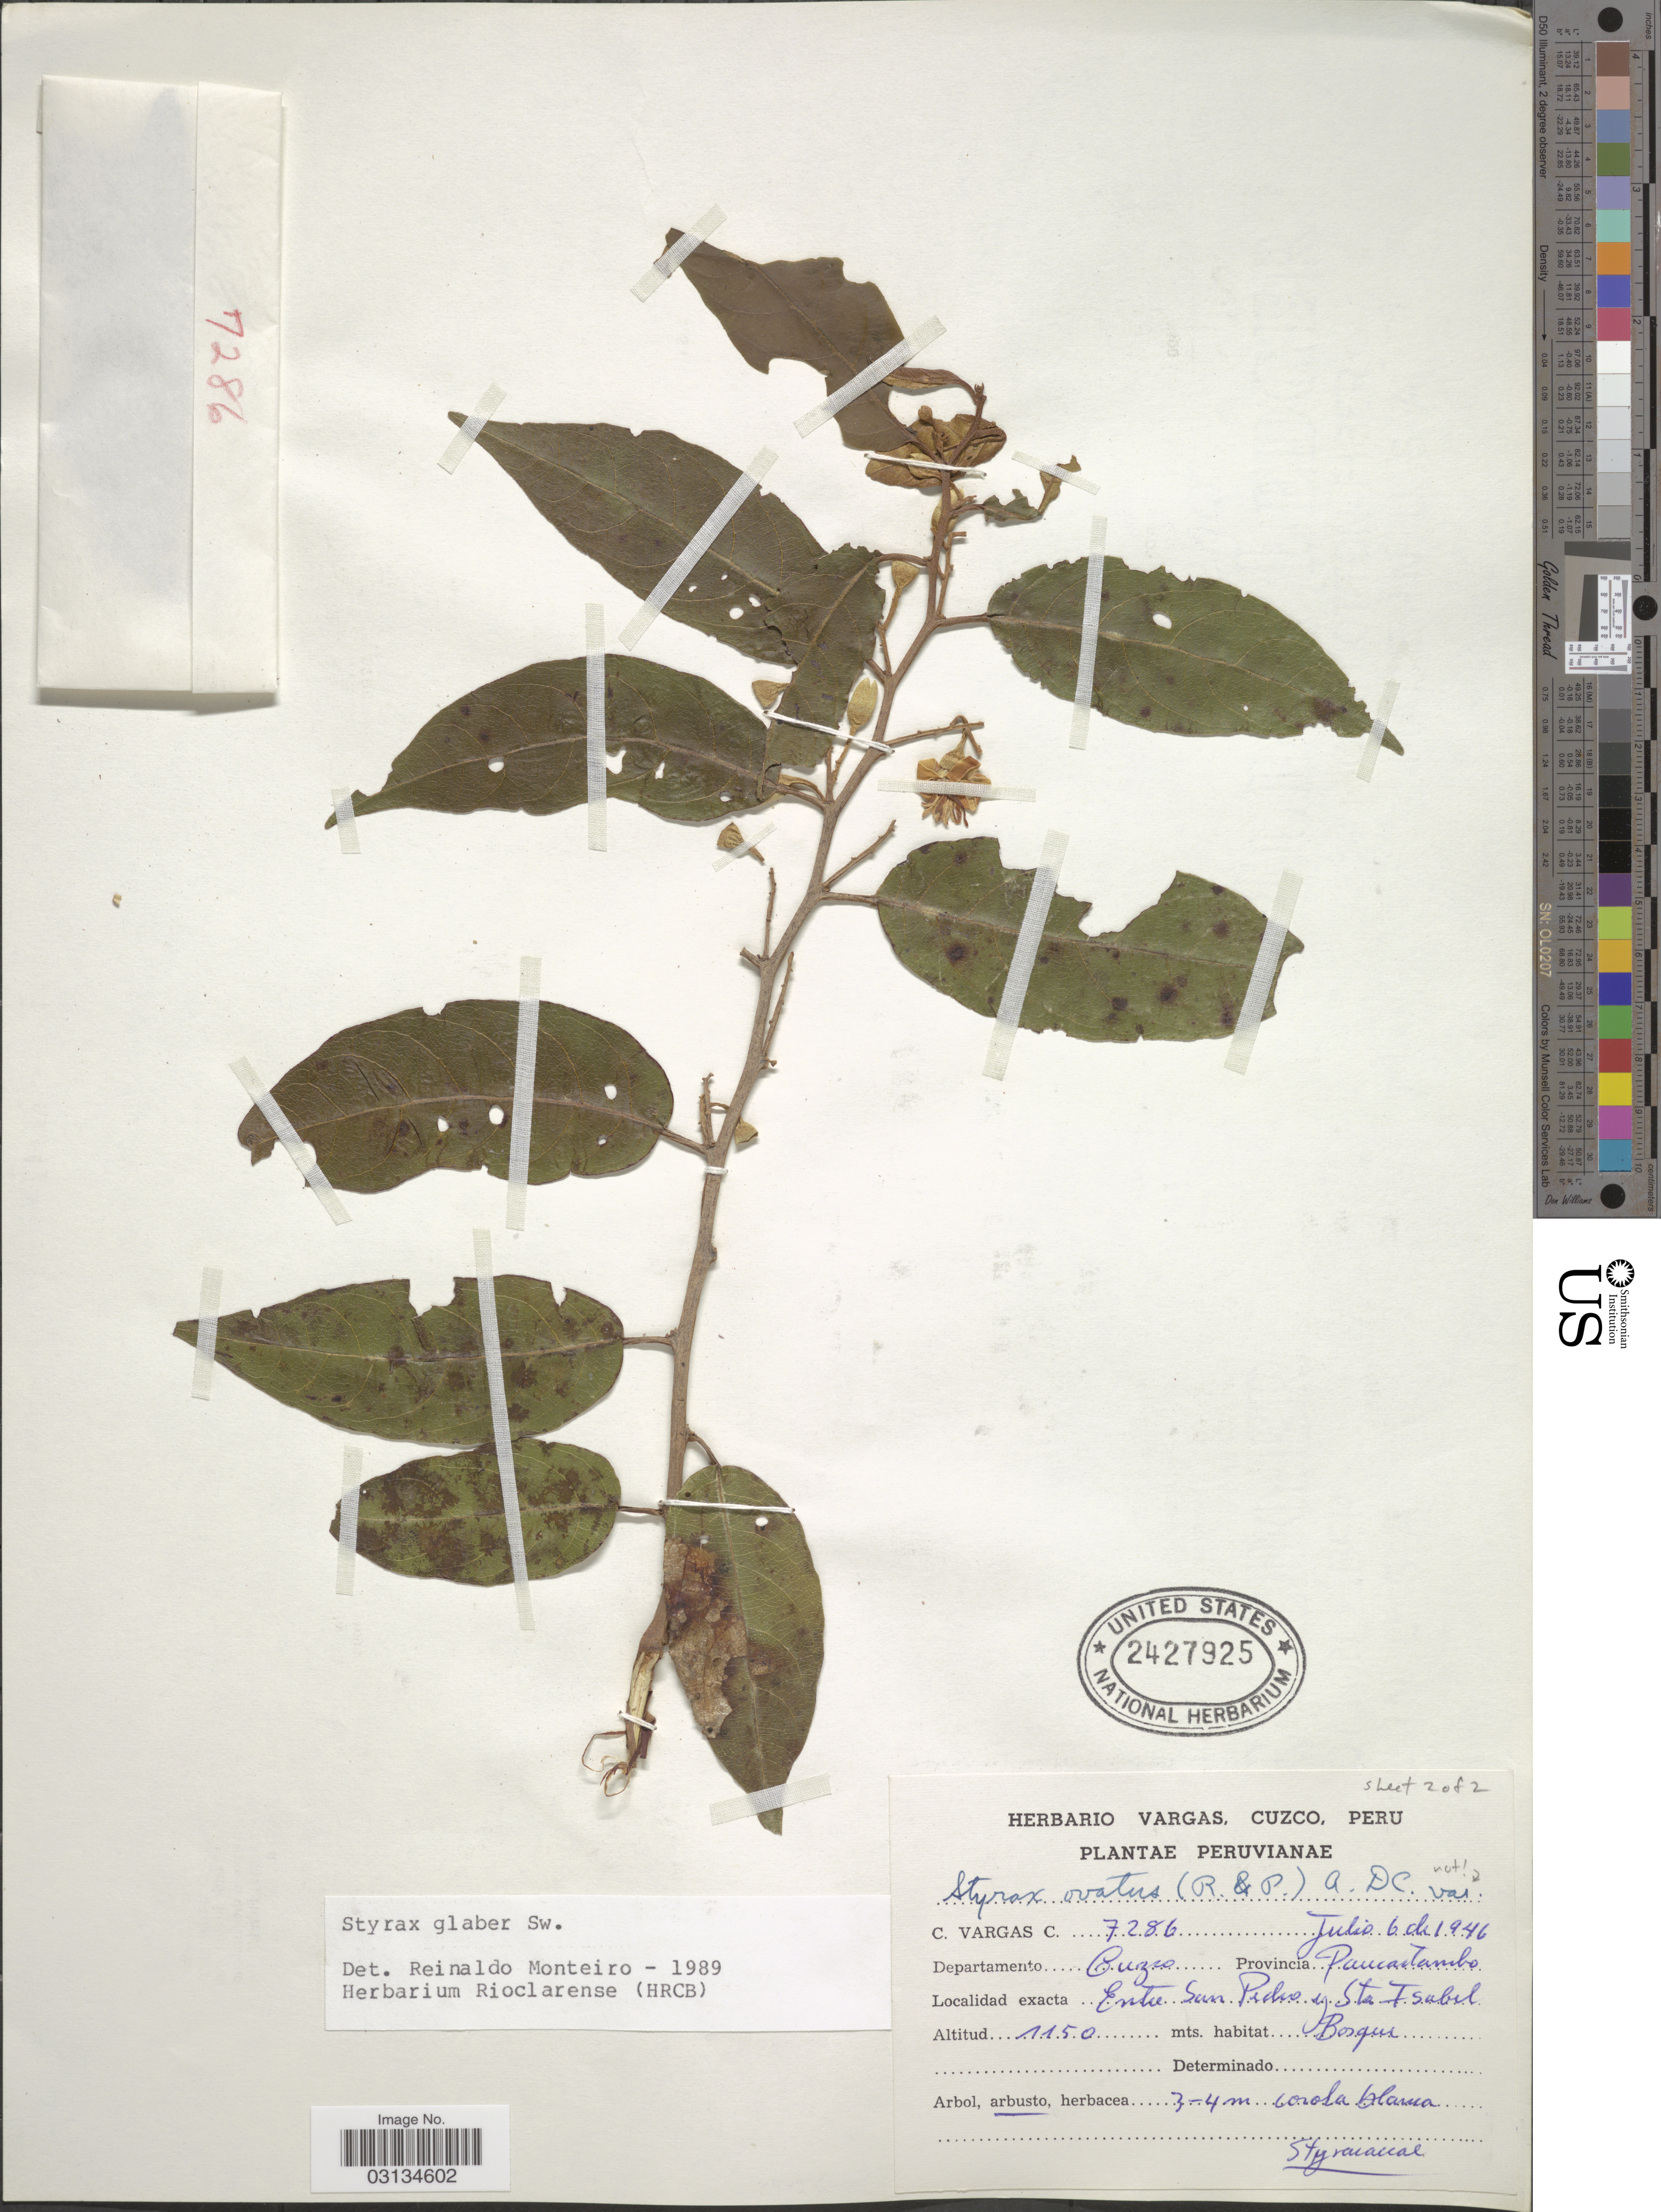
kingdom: Plantae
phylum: Tracheophyta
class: Magnoliopsida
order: Ericales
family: Styracaceae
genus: Styrax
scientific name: Styrax glaber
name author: Sw.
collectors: C. Vargas Calderón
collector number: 7286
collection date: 1946-07-06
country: Peru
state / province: Cusco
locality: Departamento Cuzco, Provincia Paucartambo. Entre San Pedro y Sta Isabel.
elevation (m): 1150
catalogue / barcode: US 2427925